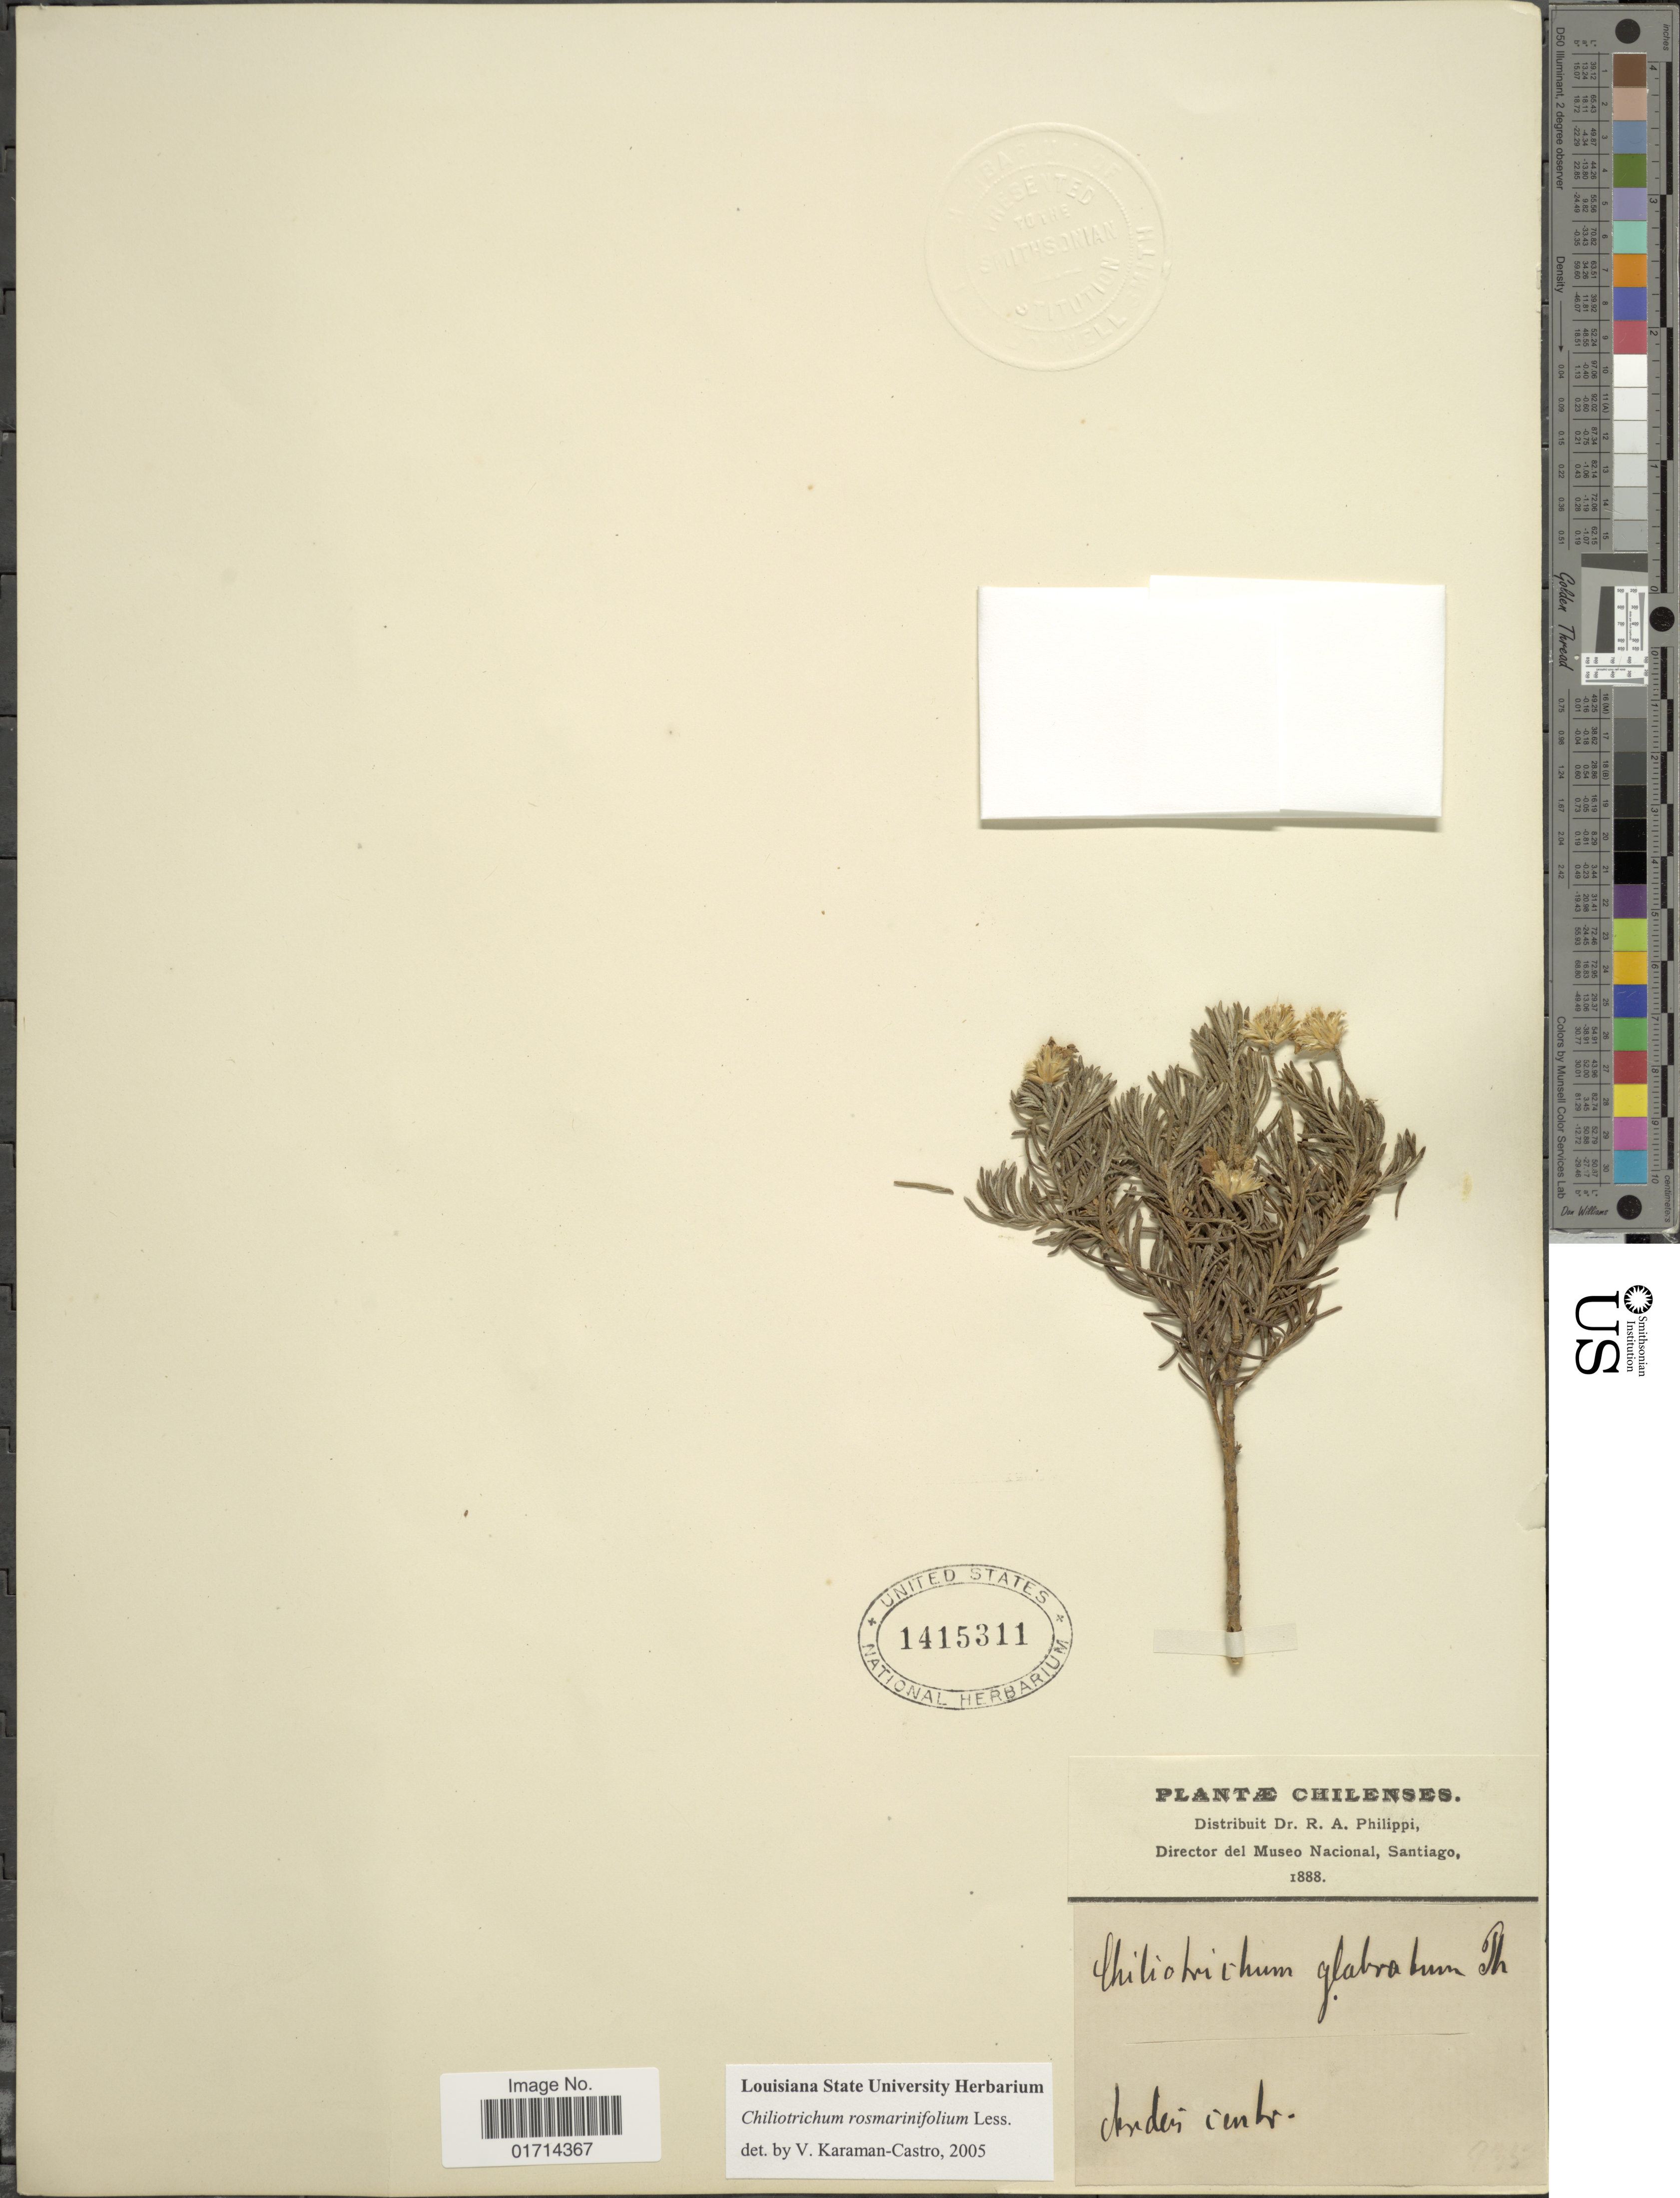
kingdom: Plantae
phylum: Tracheophyta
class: Magnoliopsida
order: Asterales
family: Asteraceae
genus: Chiliotrichum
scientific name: Chiliotrichum rosmarinifolium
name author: Less.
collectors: R. A. Philippi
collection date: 1888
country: Chile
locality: Chilenses, Lenden Centr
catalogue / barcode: US 1415311